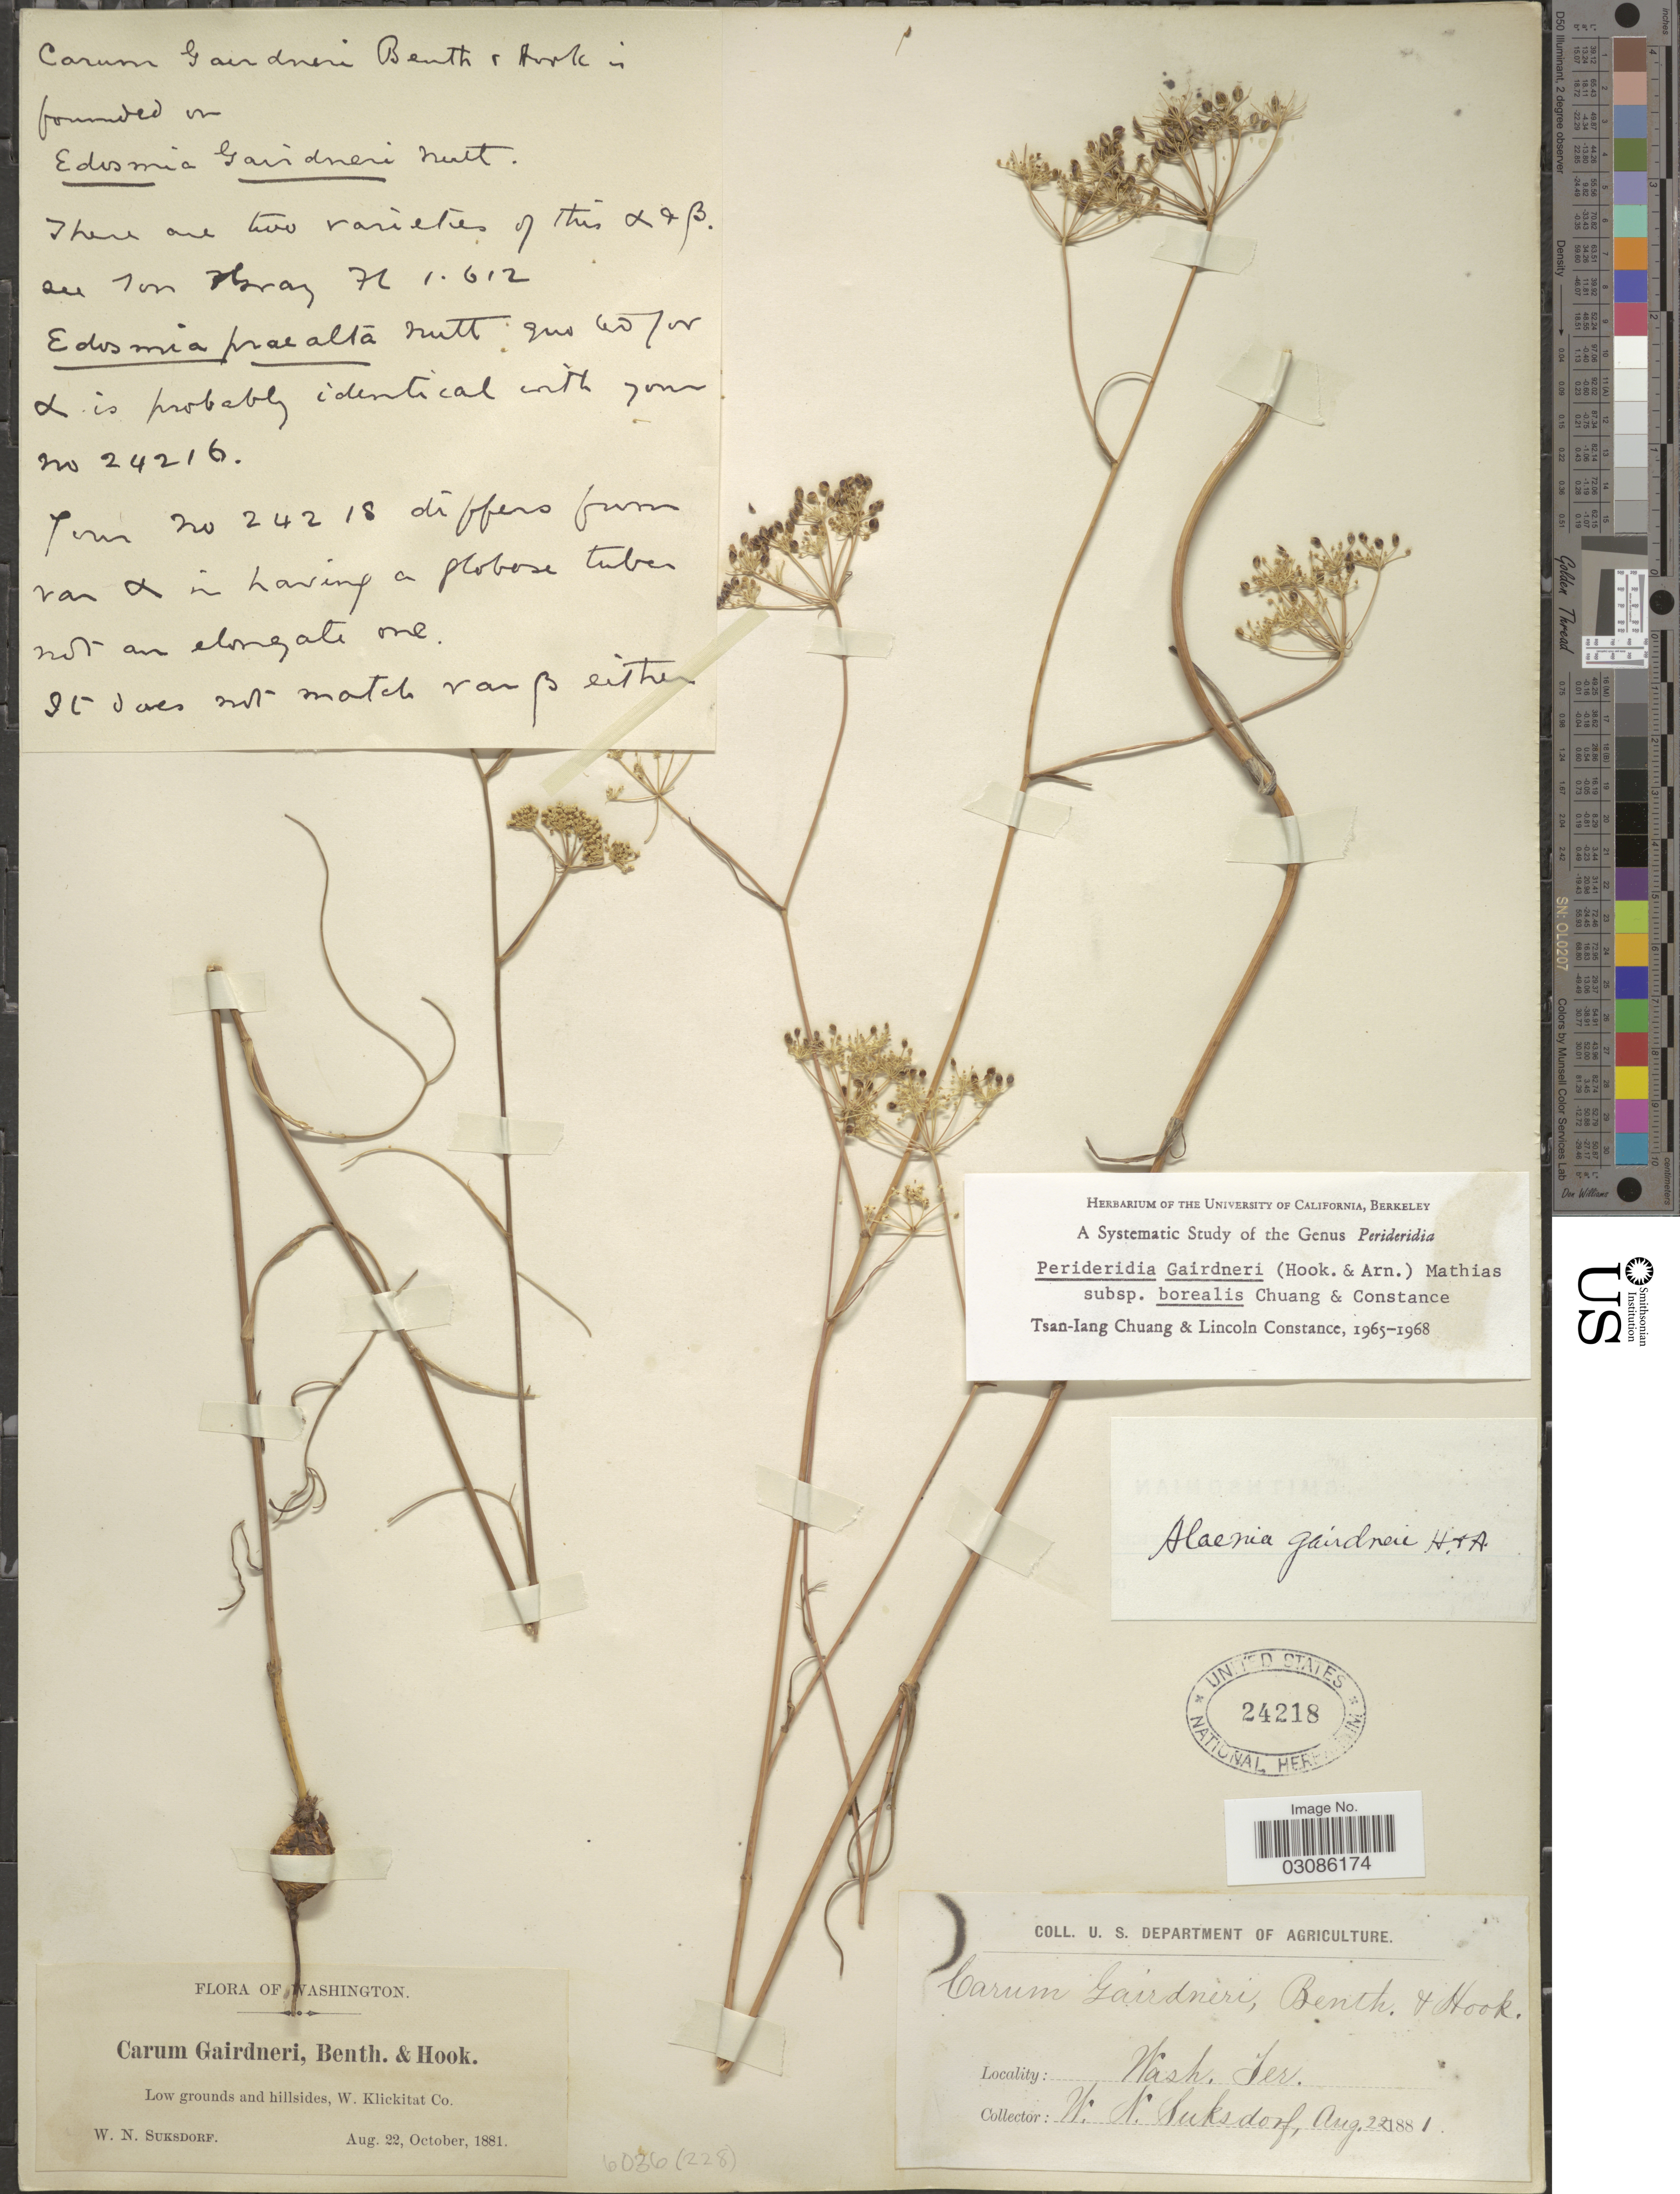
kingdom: Plantae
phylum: Tracheophyta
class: Magnoliopsida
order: Apiales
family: Apiaceae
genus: Perideridia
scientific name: Perideridia gairdneri subsp. borealis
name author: T.I. Chuang & Constance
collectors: W. N. Suksdorf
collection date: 1881-08-22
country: United States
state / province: Washington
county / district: Klickitat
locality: Low grounds and hillsides, W. Klickitat Co. Wash. Ter.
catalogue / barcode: US 24218